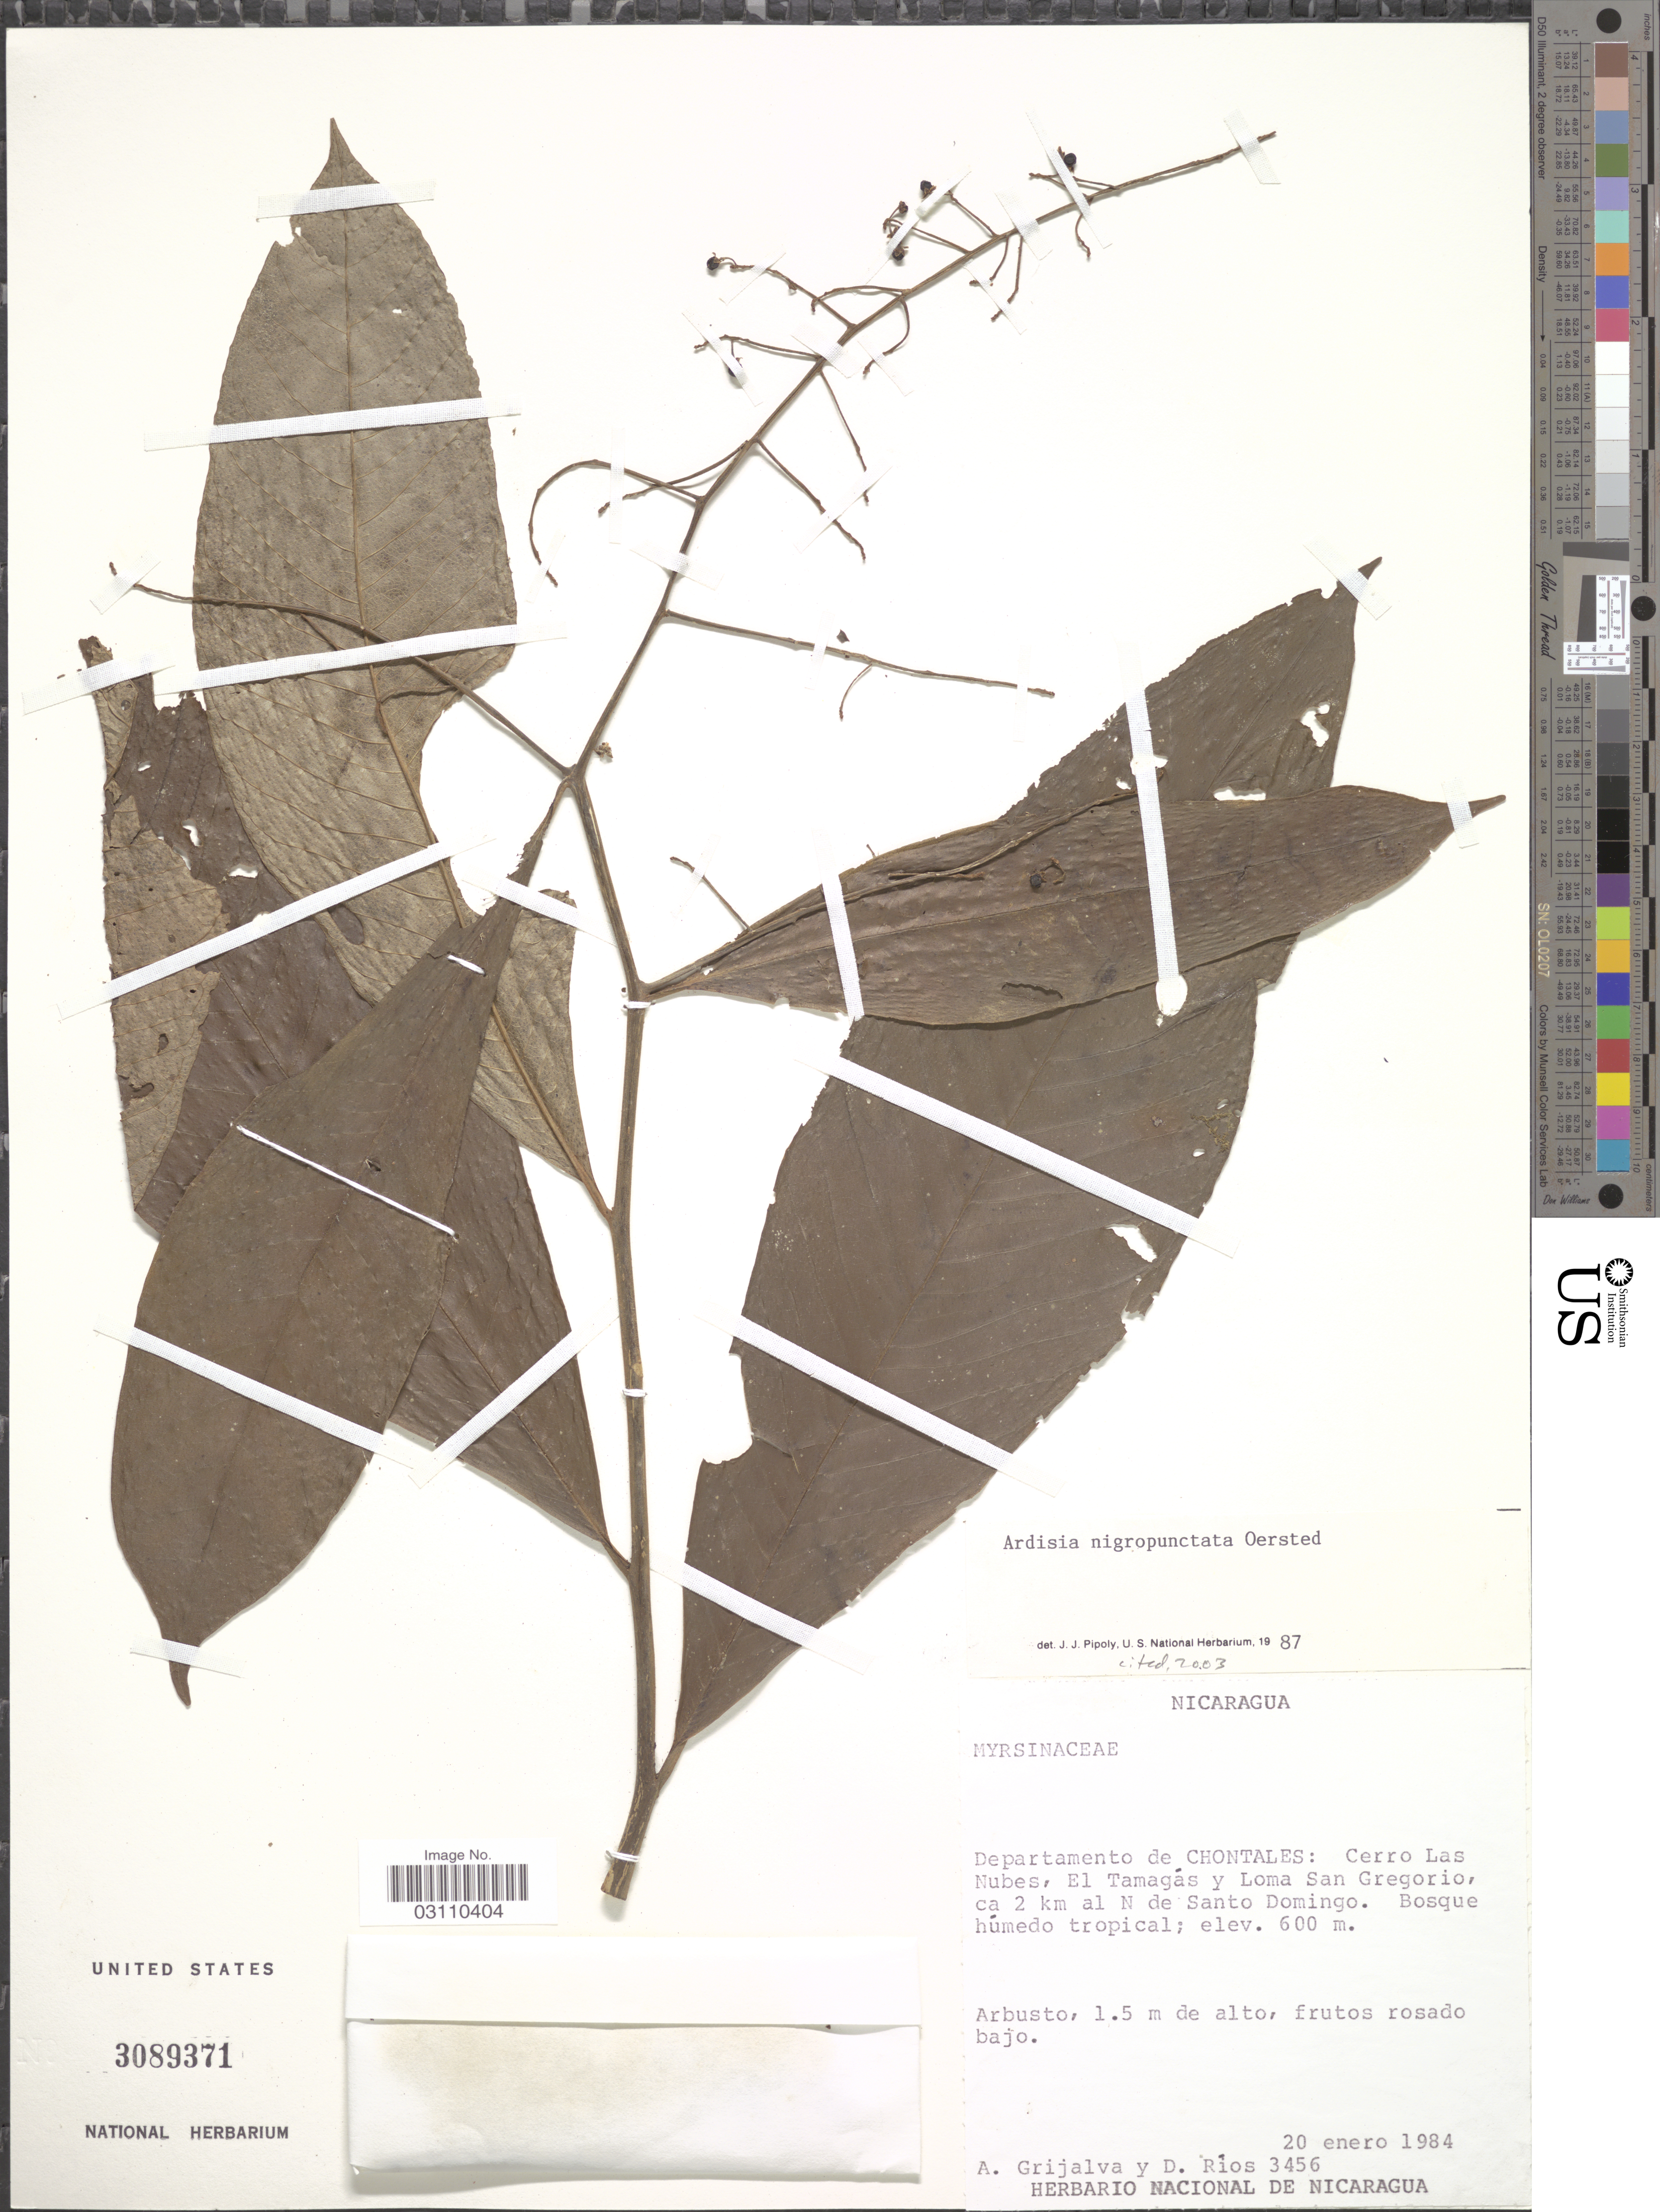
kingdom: Plantae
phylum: Tracheophyta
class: Magnoliopsida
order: Ericales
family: Primulaceae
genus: Ardisia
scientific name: Ardisia nigropunctata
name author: Oerst.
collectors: A. Grijalva & D. Ríos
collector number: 3456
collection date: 1984-01-20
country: Nicaragua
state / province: Chontales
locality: Departamento de Chontales: Cerro Las Nubes, El Tamagás y Loma San Gregorio, ca 2 km al N de Santo Domingo.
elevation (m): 600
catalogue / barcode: US 3089371